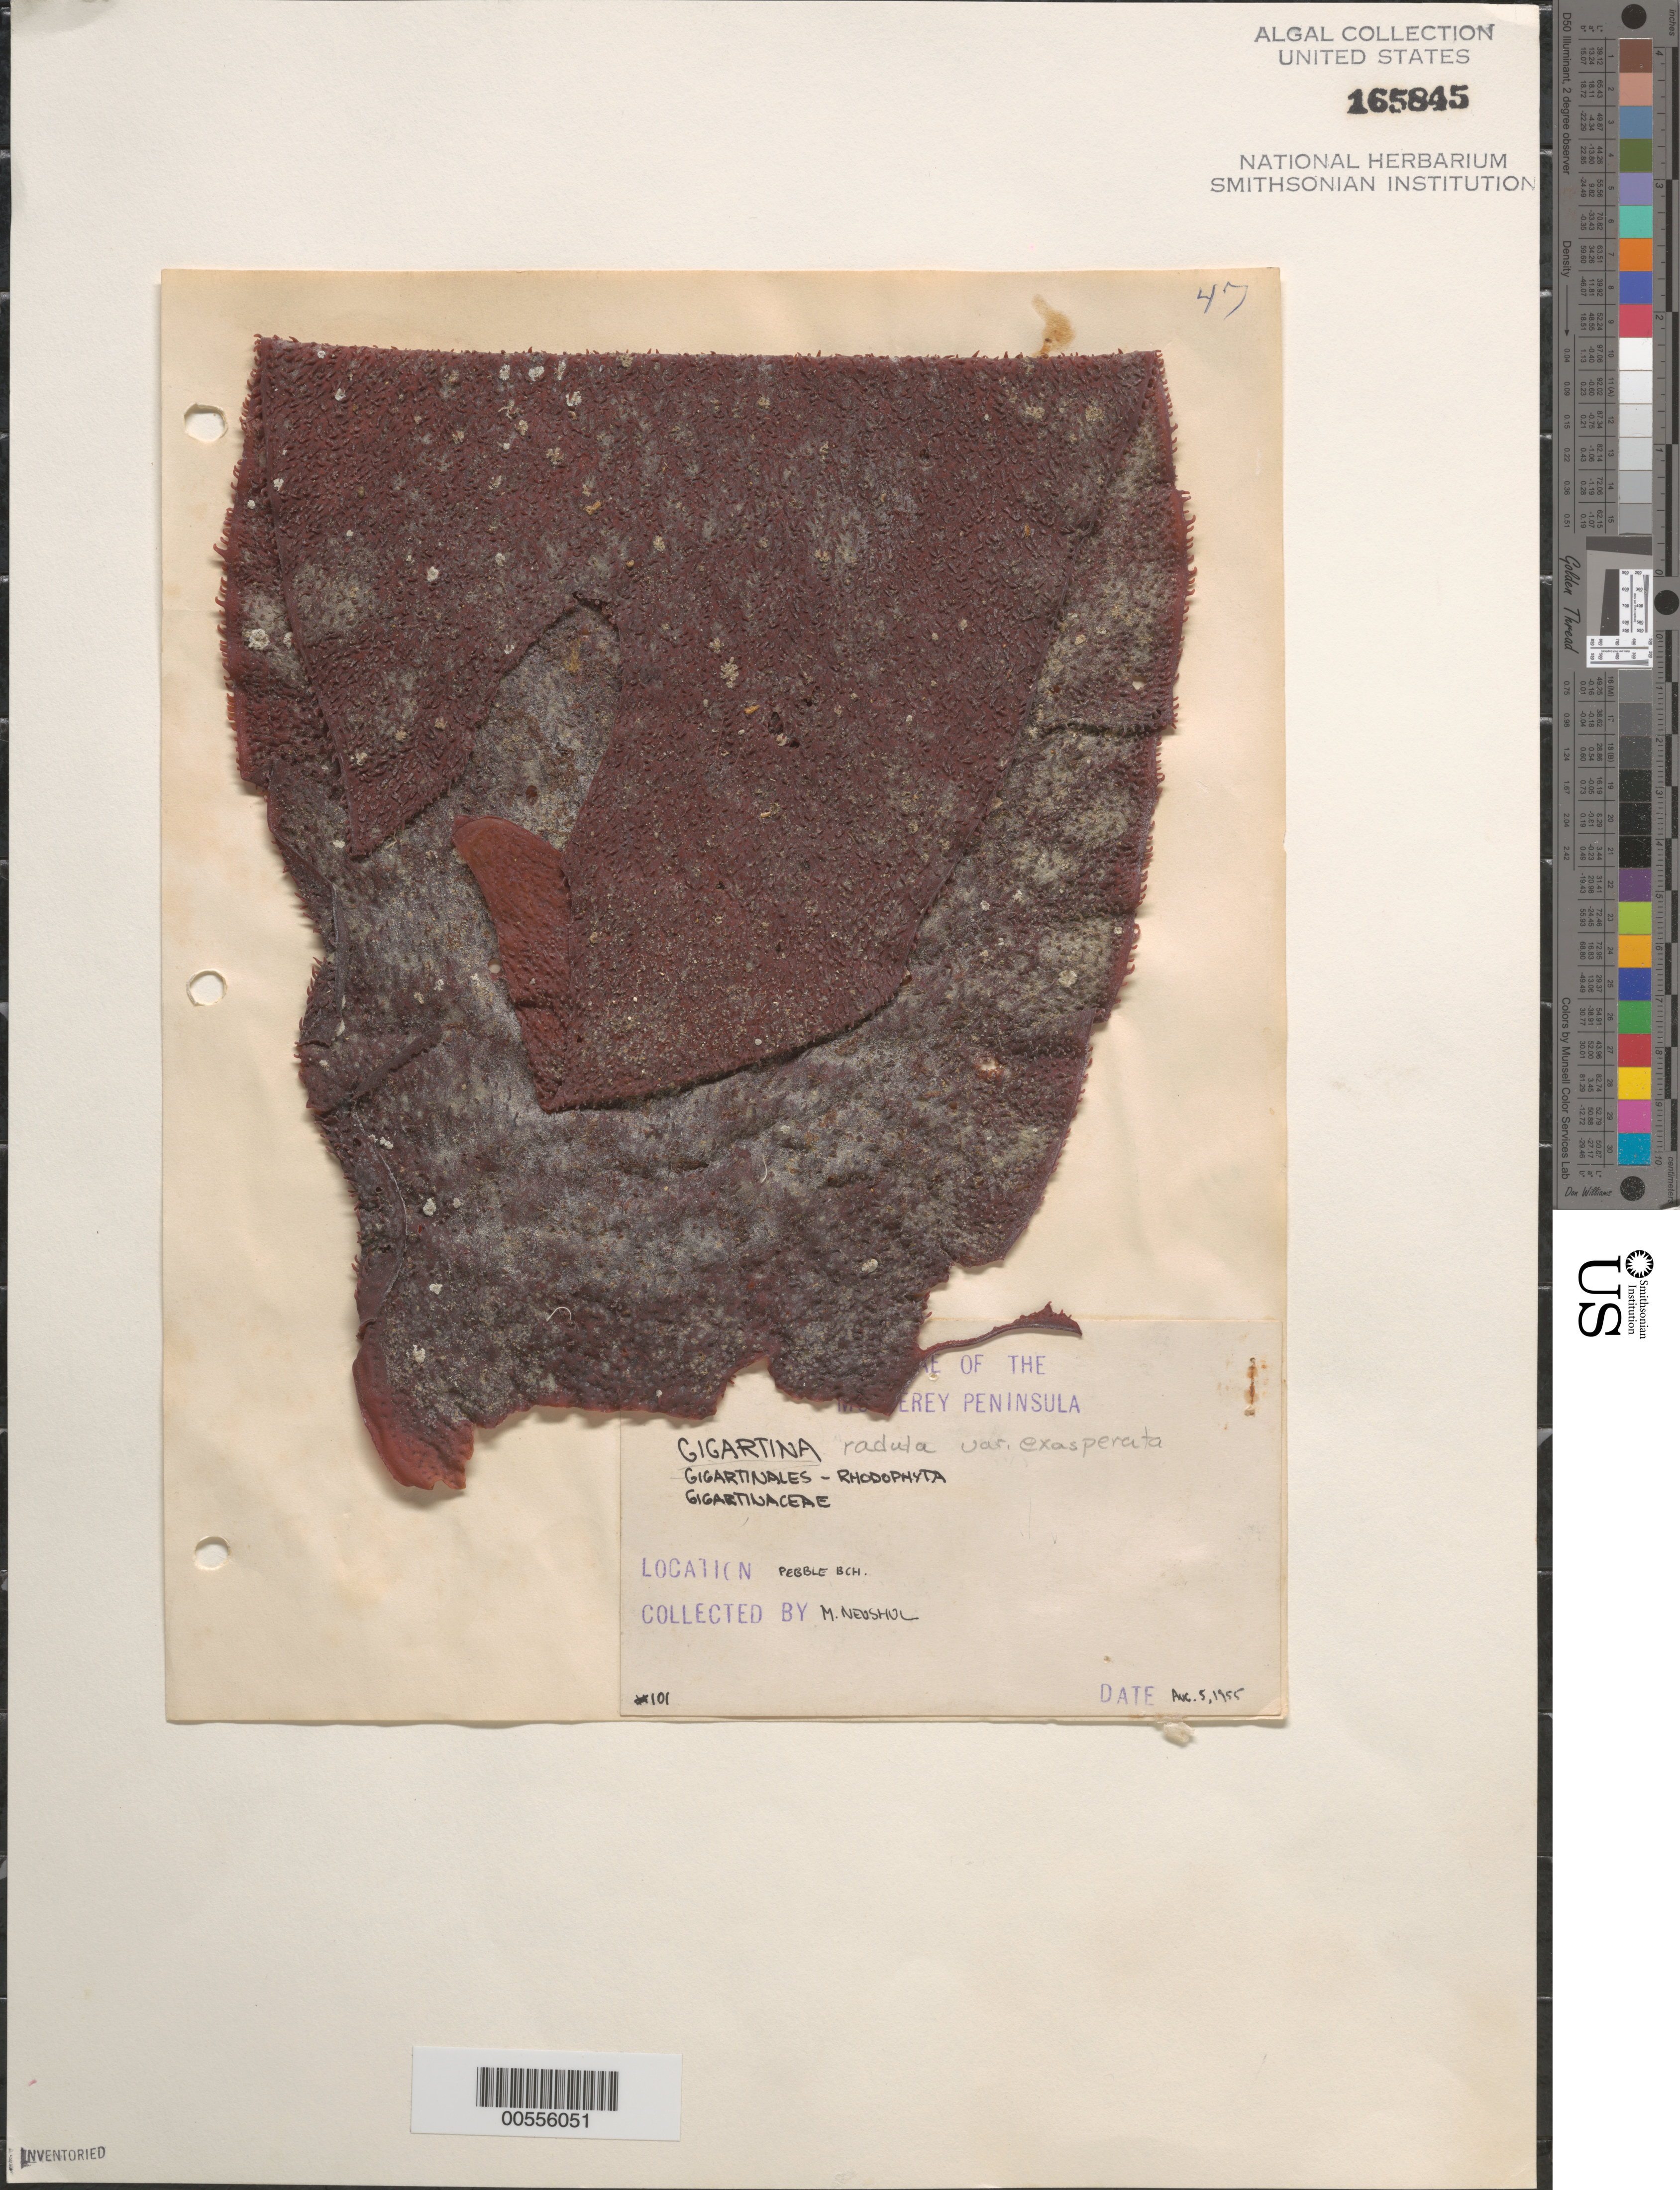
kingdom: Plantae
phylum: Rhodophyta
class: Florideophyceae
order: Gigartinales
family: Gigartinaceae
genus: Sarcothalia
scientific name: Sarcothalia radula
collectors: M. Neushul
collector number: Neushul 101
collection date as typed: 05 Aug 1955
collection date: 1955-08-05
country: United States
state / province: California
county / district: Monterey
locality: Pebble Beach, Monterey Peninsula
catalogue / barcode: US 165845